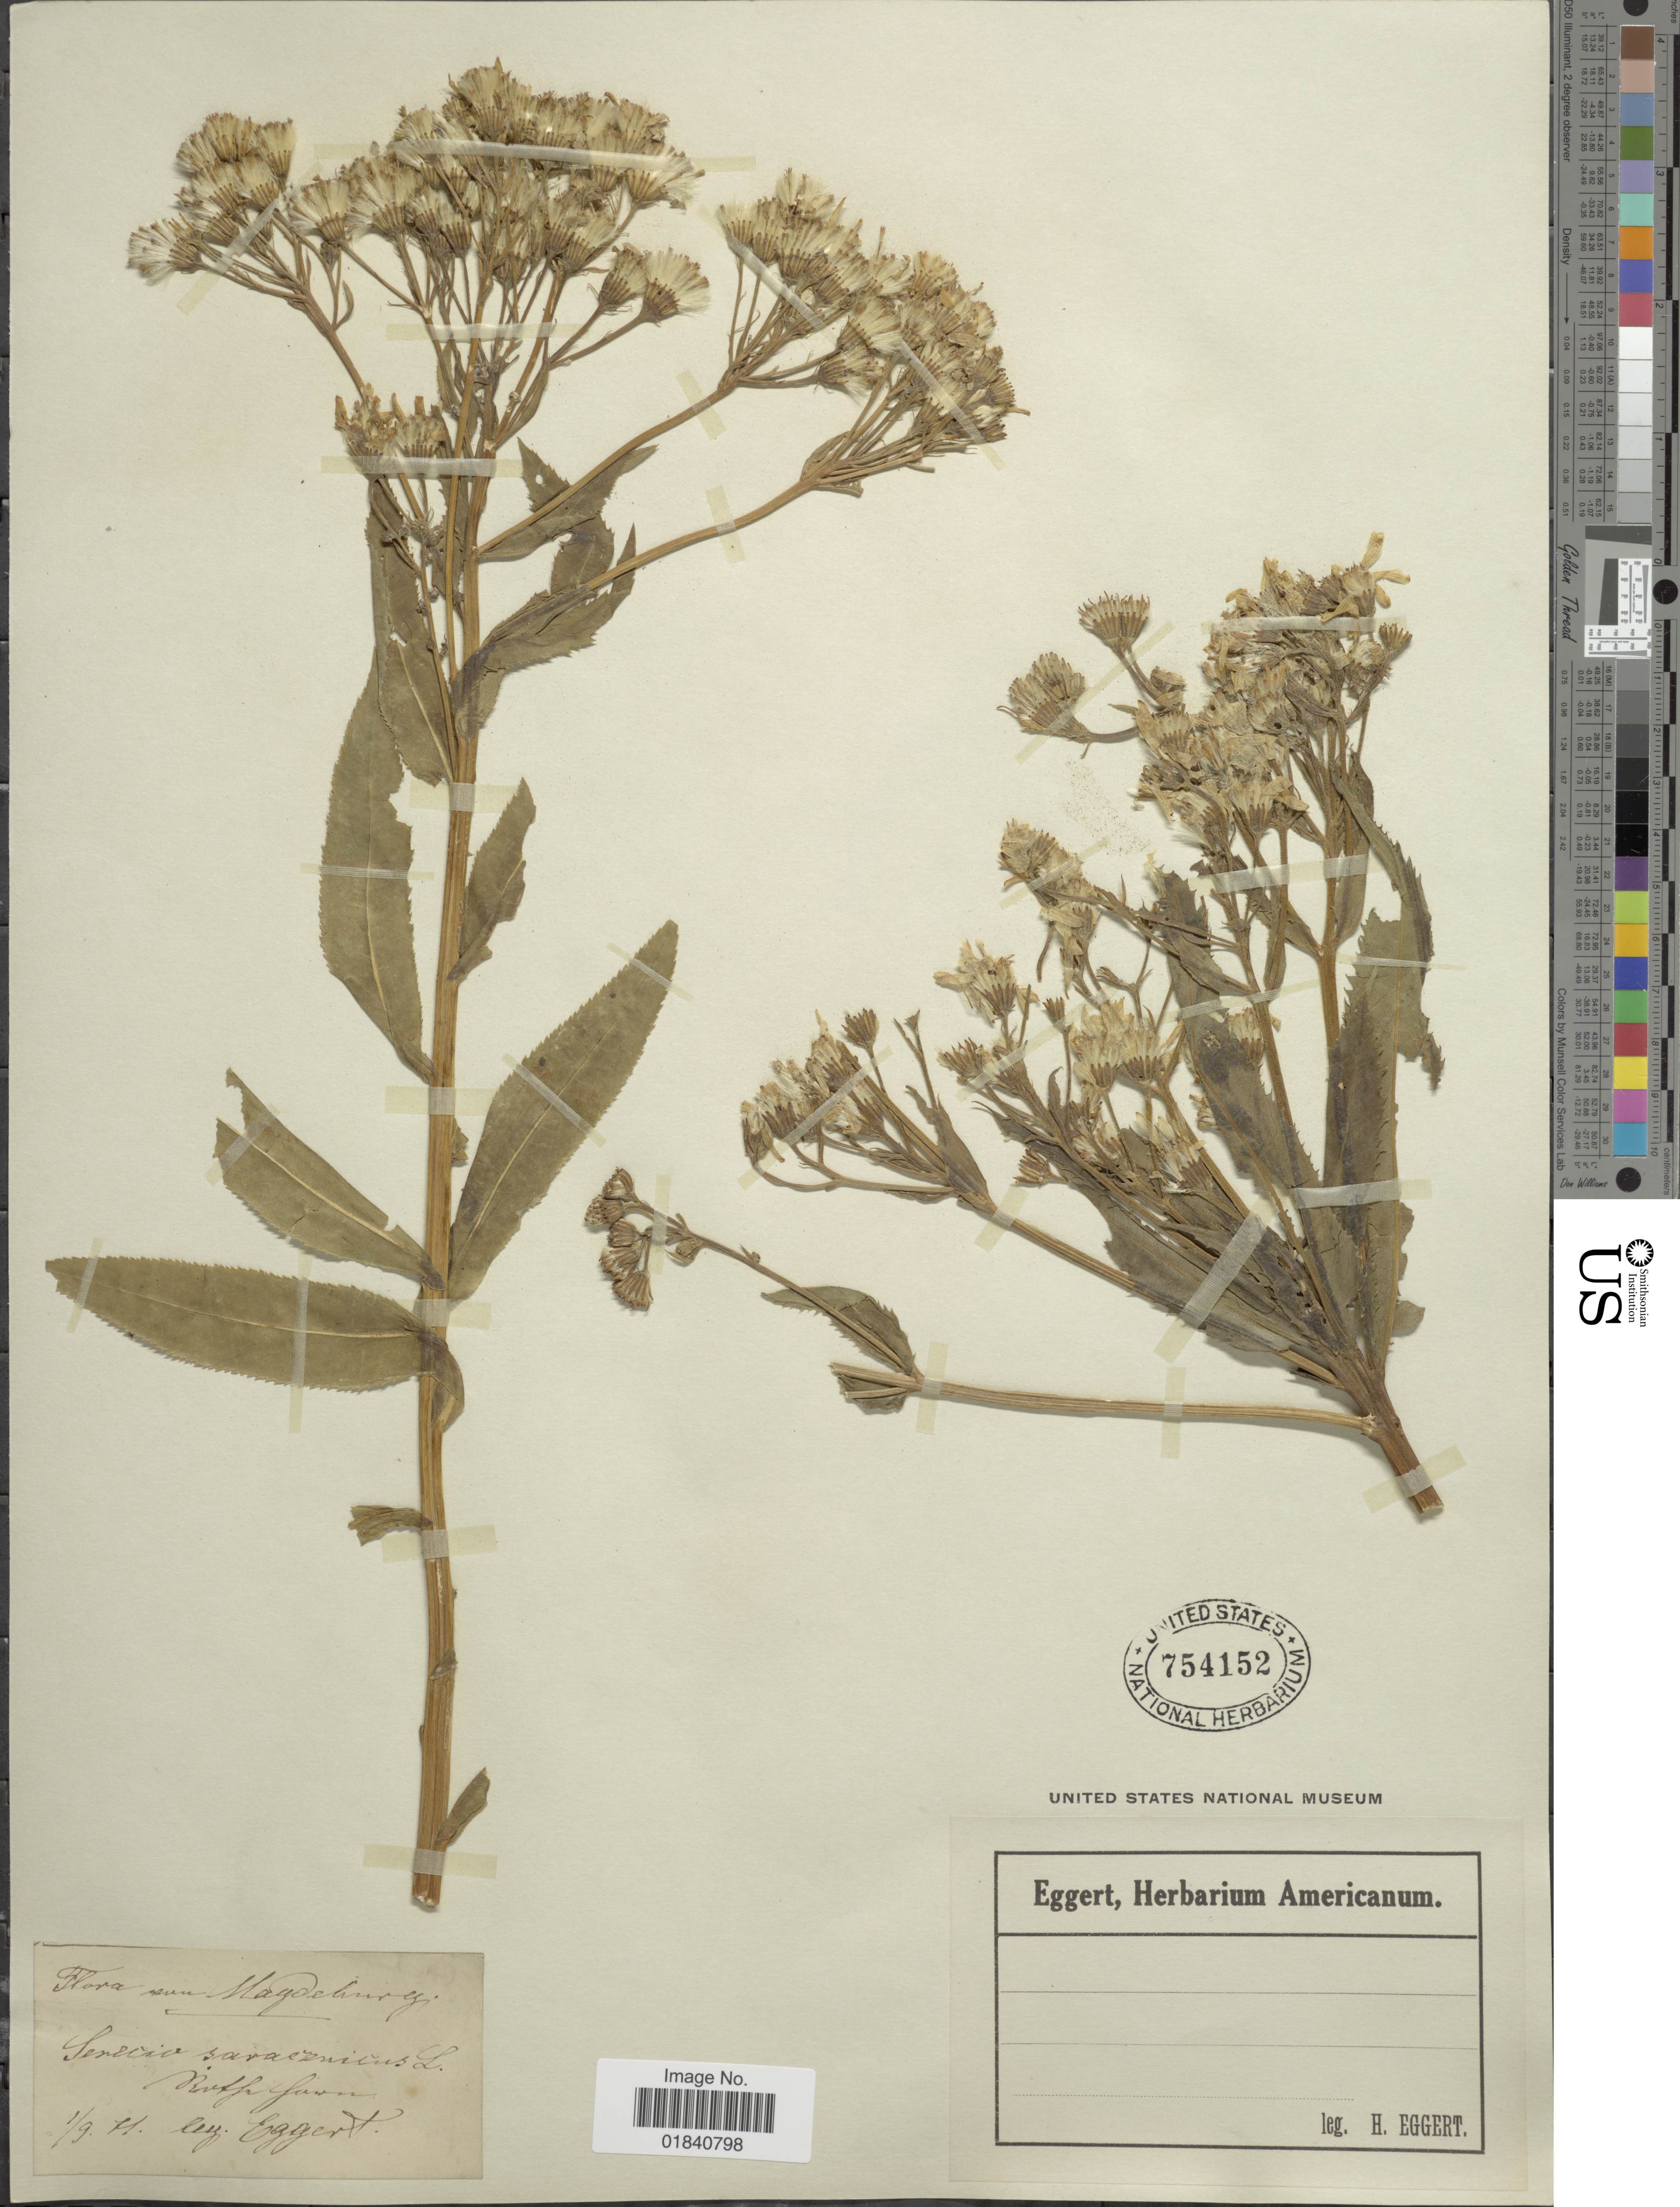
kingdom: Plantae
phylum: Tracheophyta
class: Magnoliopsida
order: Asterales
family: Asteraceae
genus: Senecio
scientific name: Senecio sarracenicus var. sarracenicus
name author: L.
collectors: H. Eggert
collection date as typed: Transcribed d/m/y: 1/9/71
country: Germany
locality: Magdeburg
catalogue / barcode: US 754152